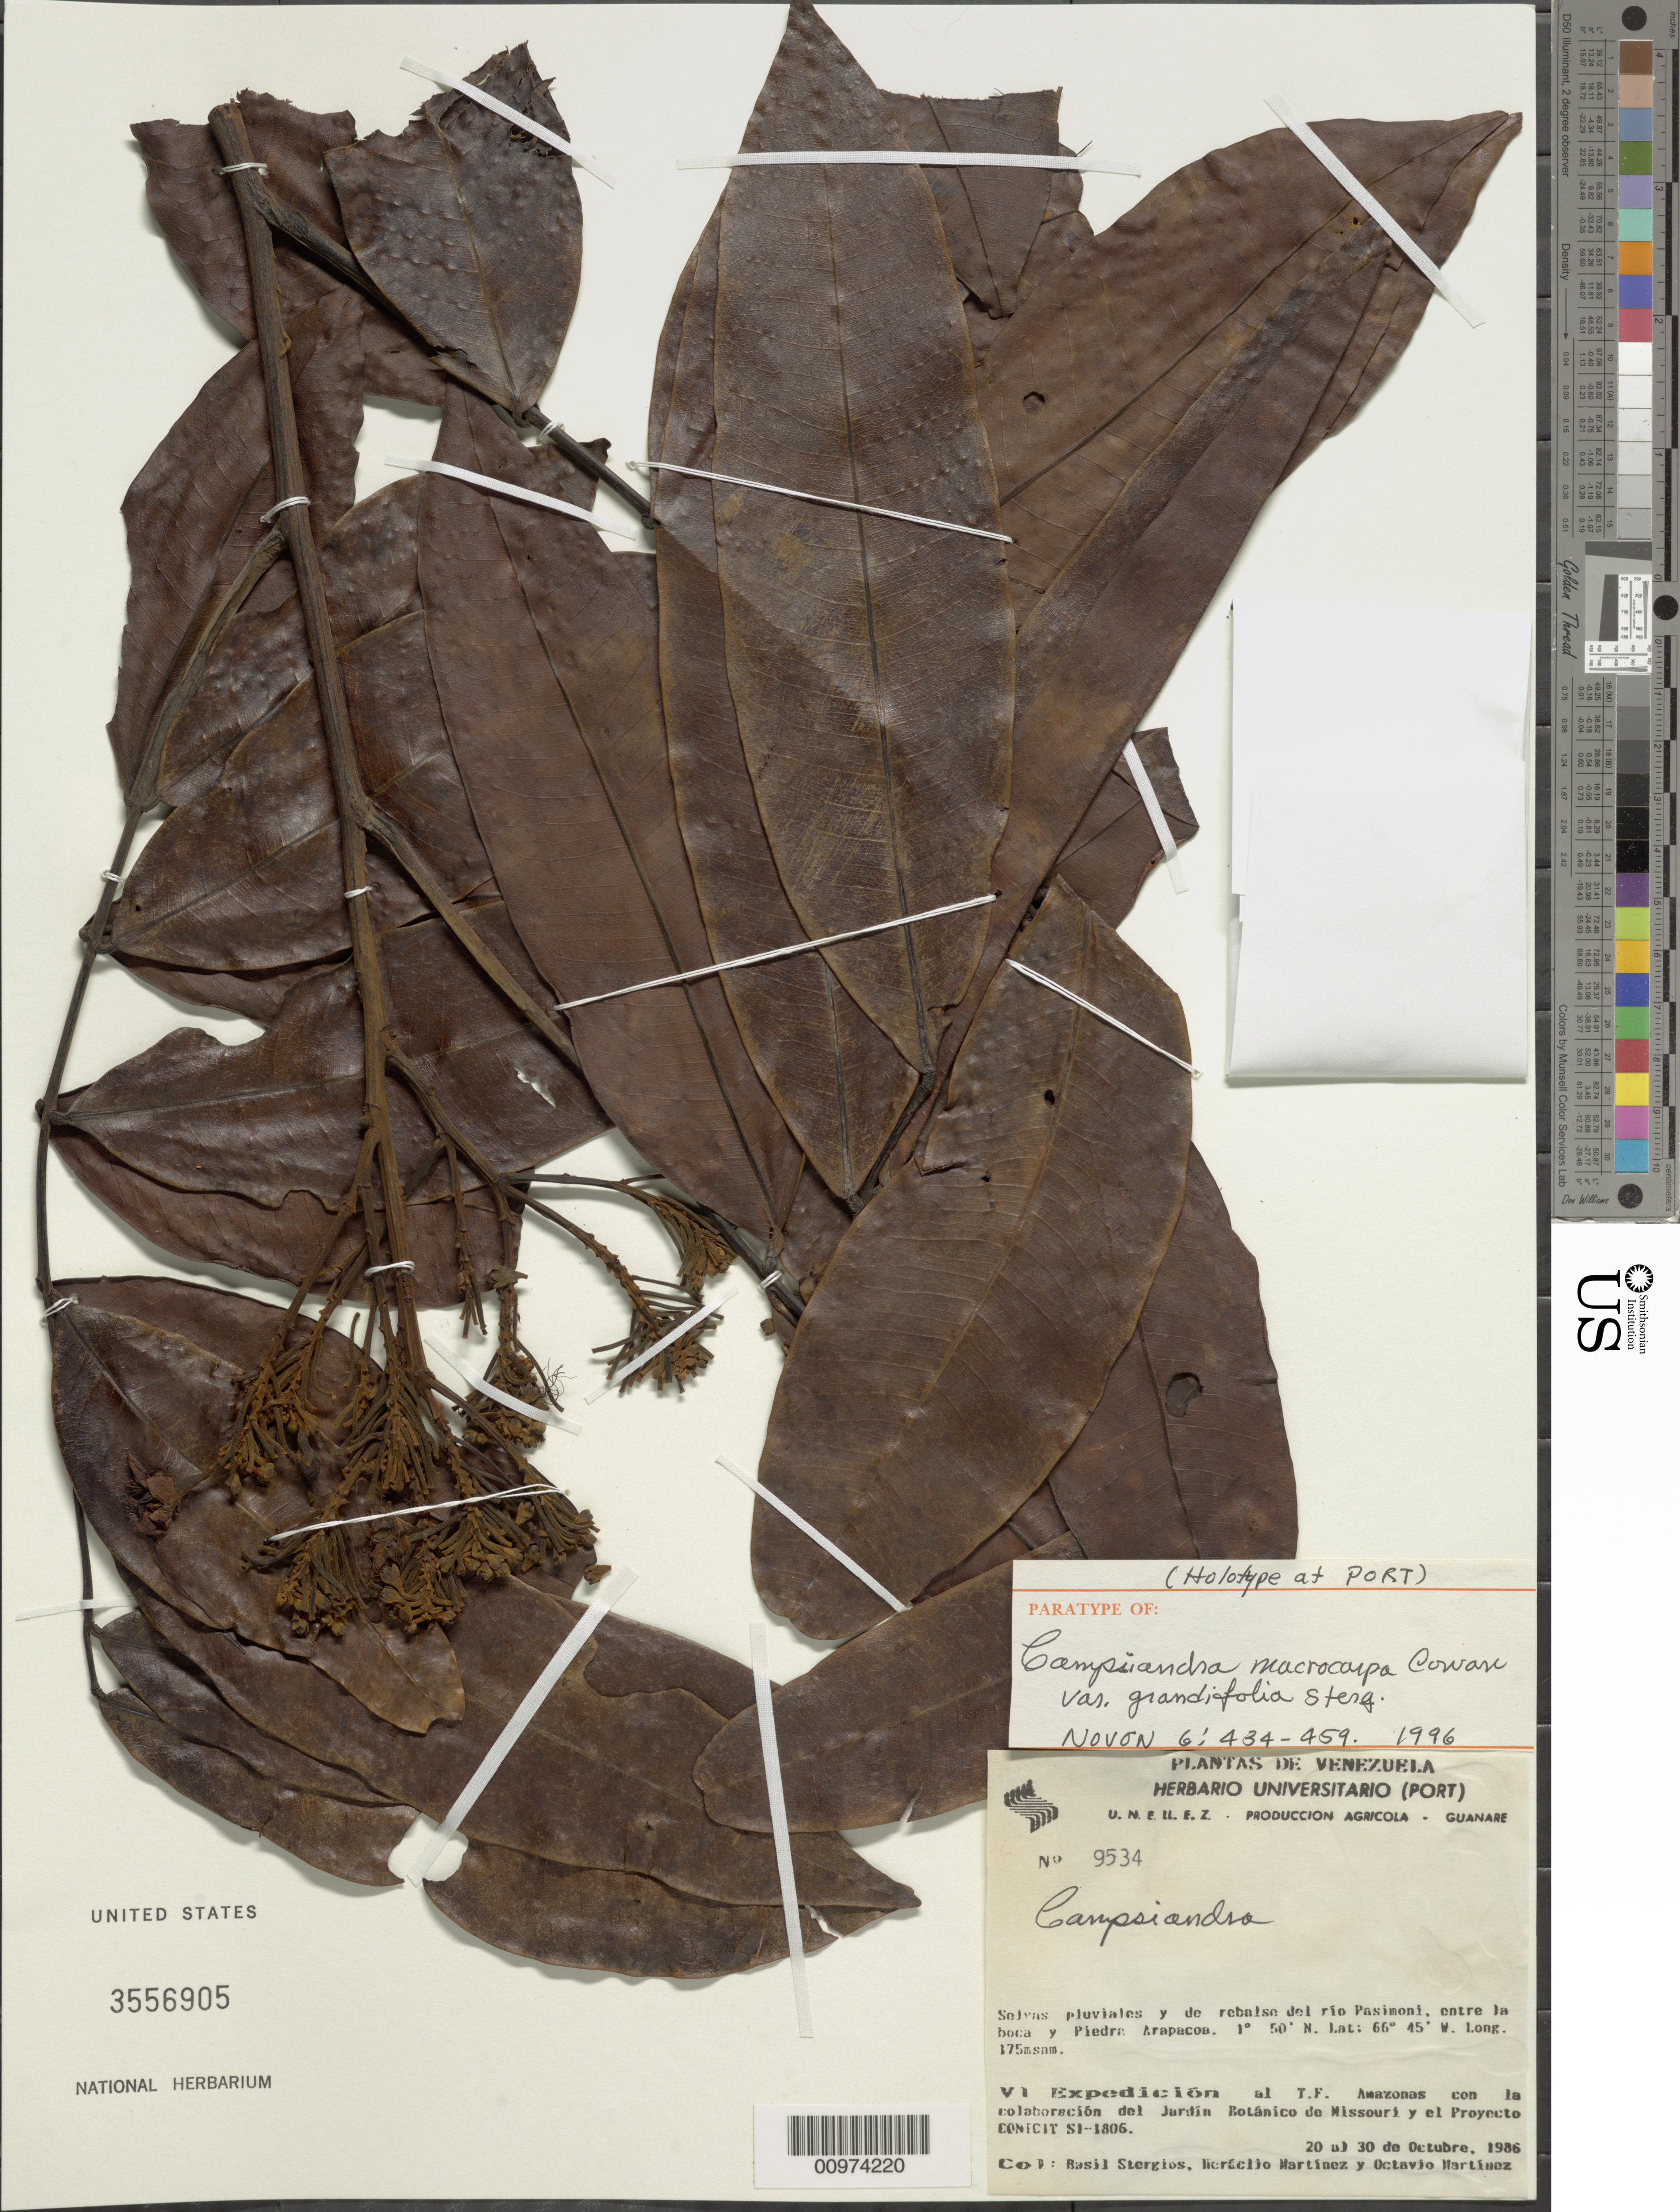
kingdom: Plantae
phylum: Tracheophyta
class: Magnoliopsida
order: Fabales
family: Fabaceae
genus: Campsiandra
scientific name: Campsiandra macrocarpa var. grandifolia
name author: Stergios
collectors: B. G. Stergios, H. Martinez & O. Martínez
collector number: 9534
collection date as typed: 20-Oct-86 to 30-Oct-86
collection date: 1986-10-20/1986-10-30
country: Venezuela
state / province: Amazonas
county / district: Río Negro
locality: Río Pasimoni, entre la boca y Piedra Aracapoa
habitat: Selvas pluviales y de rebalse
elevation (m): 175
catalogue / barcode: US 3556905